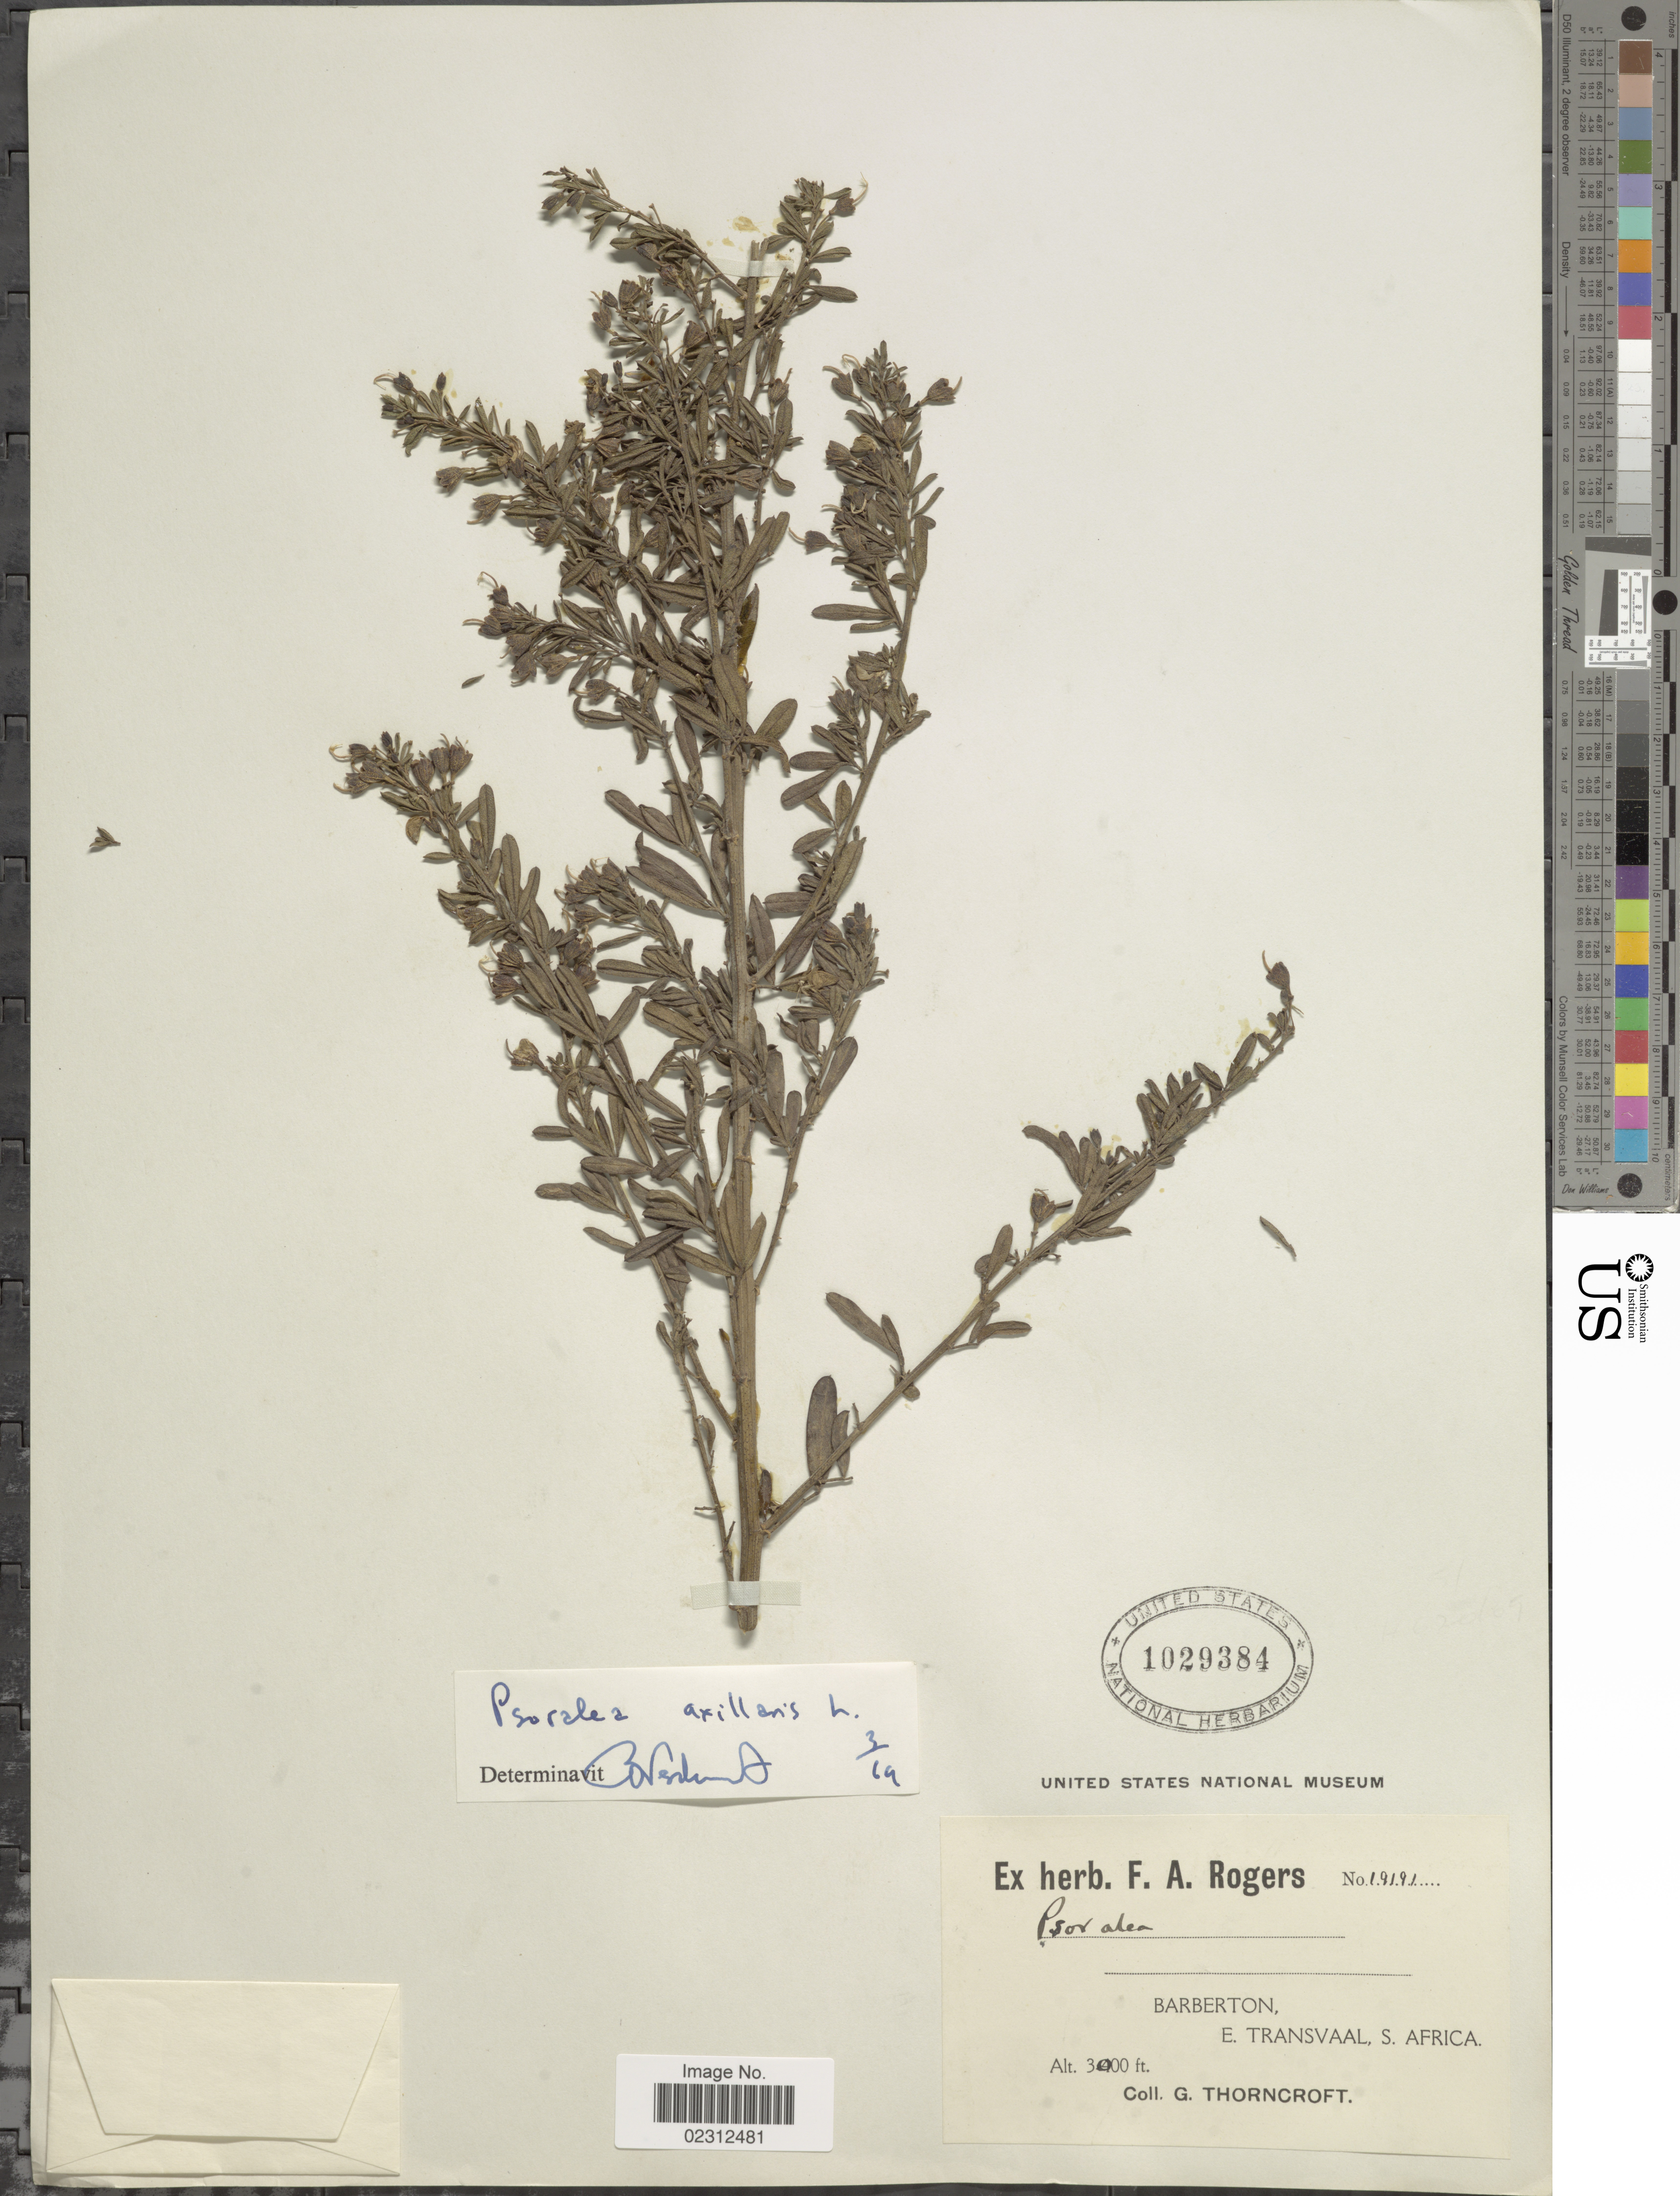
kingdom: Plantae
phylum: Tracheophyta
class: Magnoliopsida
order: Fabales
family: Fabaceae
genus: Psoralea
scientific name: Psoralea axillaris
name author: L. f.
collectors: G. Thorncroft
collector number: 19191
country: South Africa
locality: Barberton, E. Transvaal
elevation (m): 914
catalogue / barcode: US 1029384